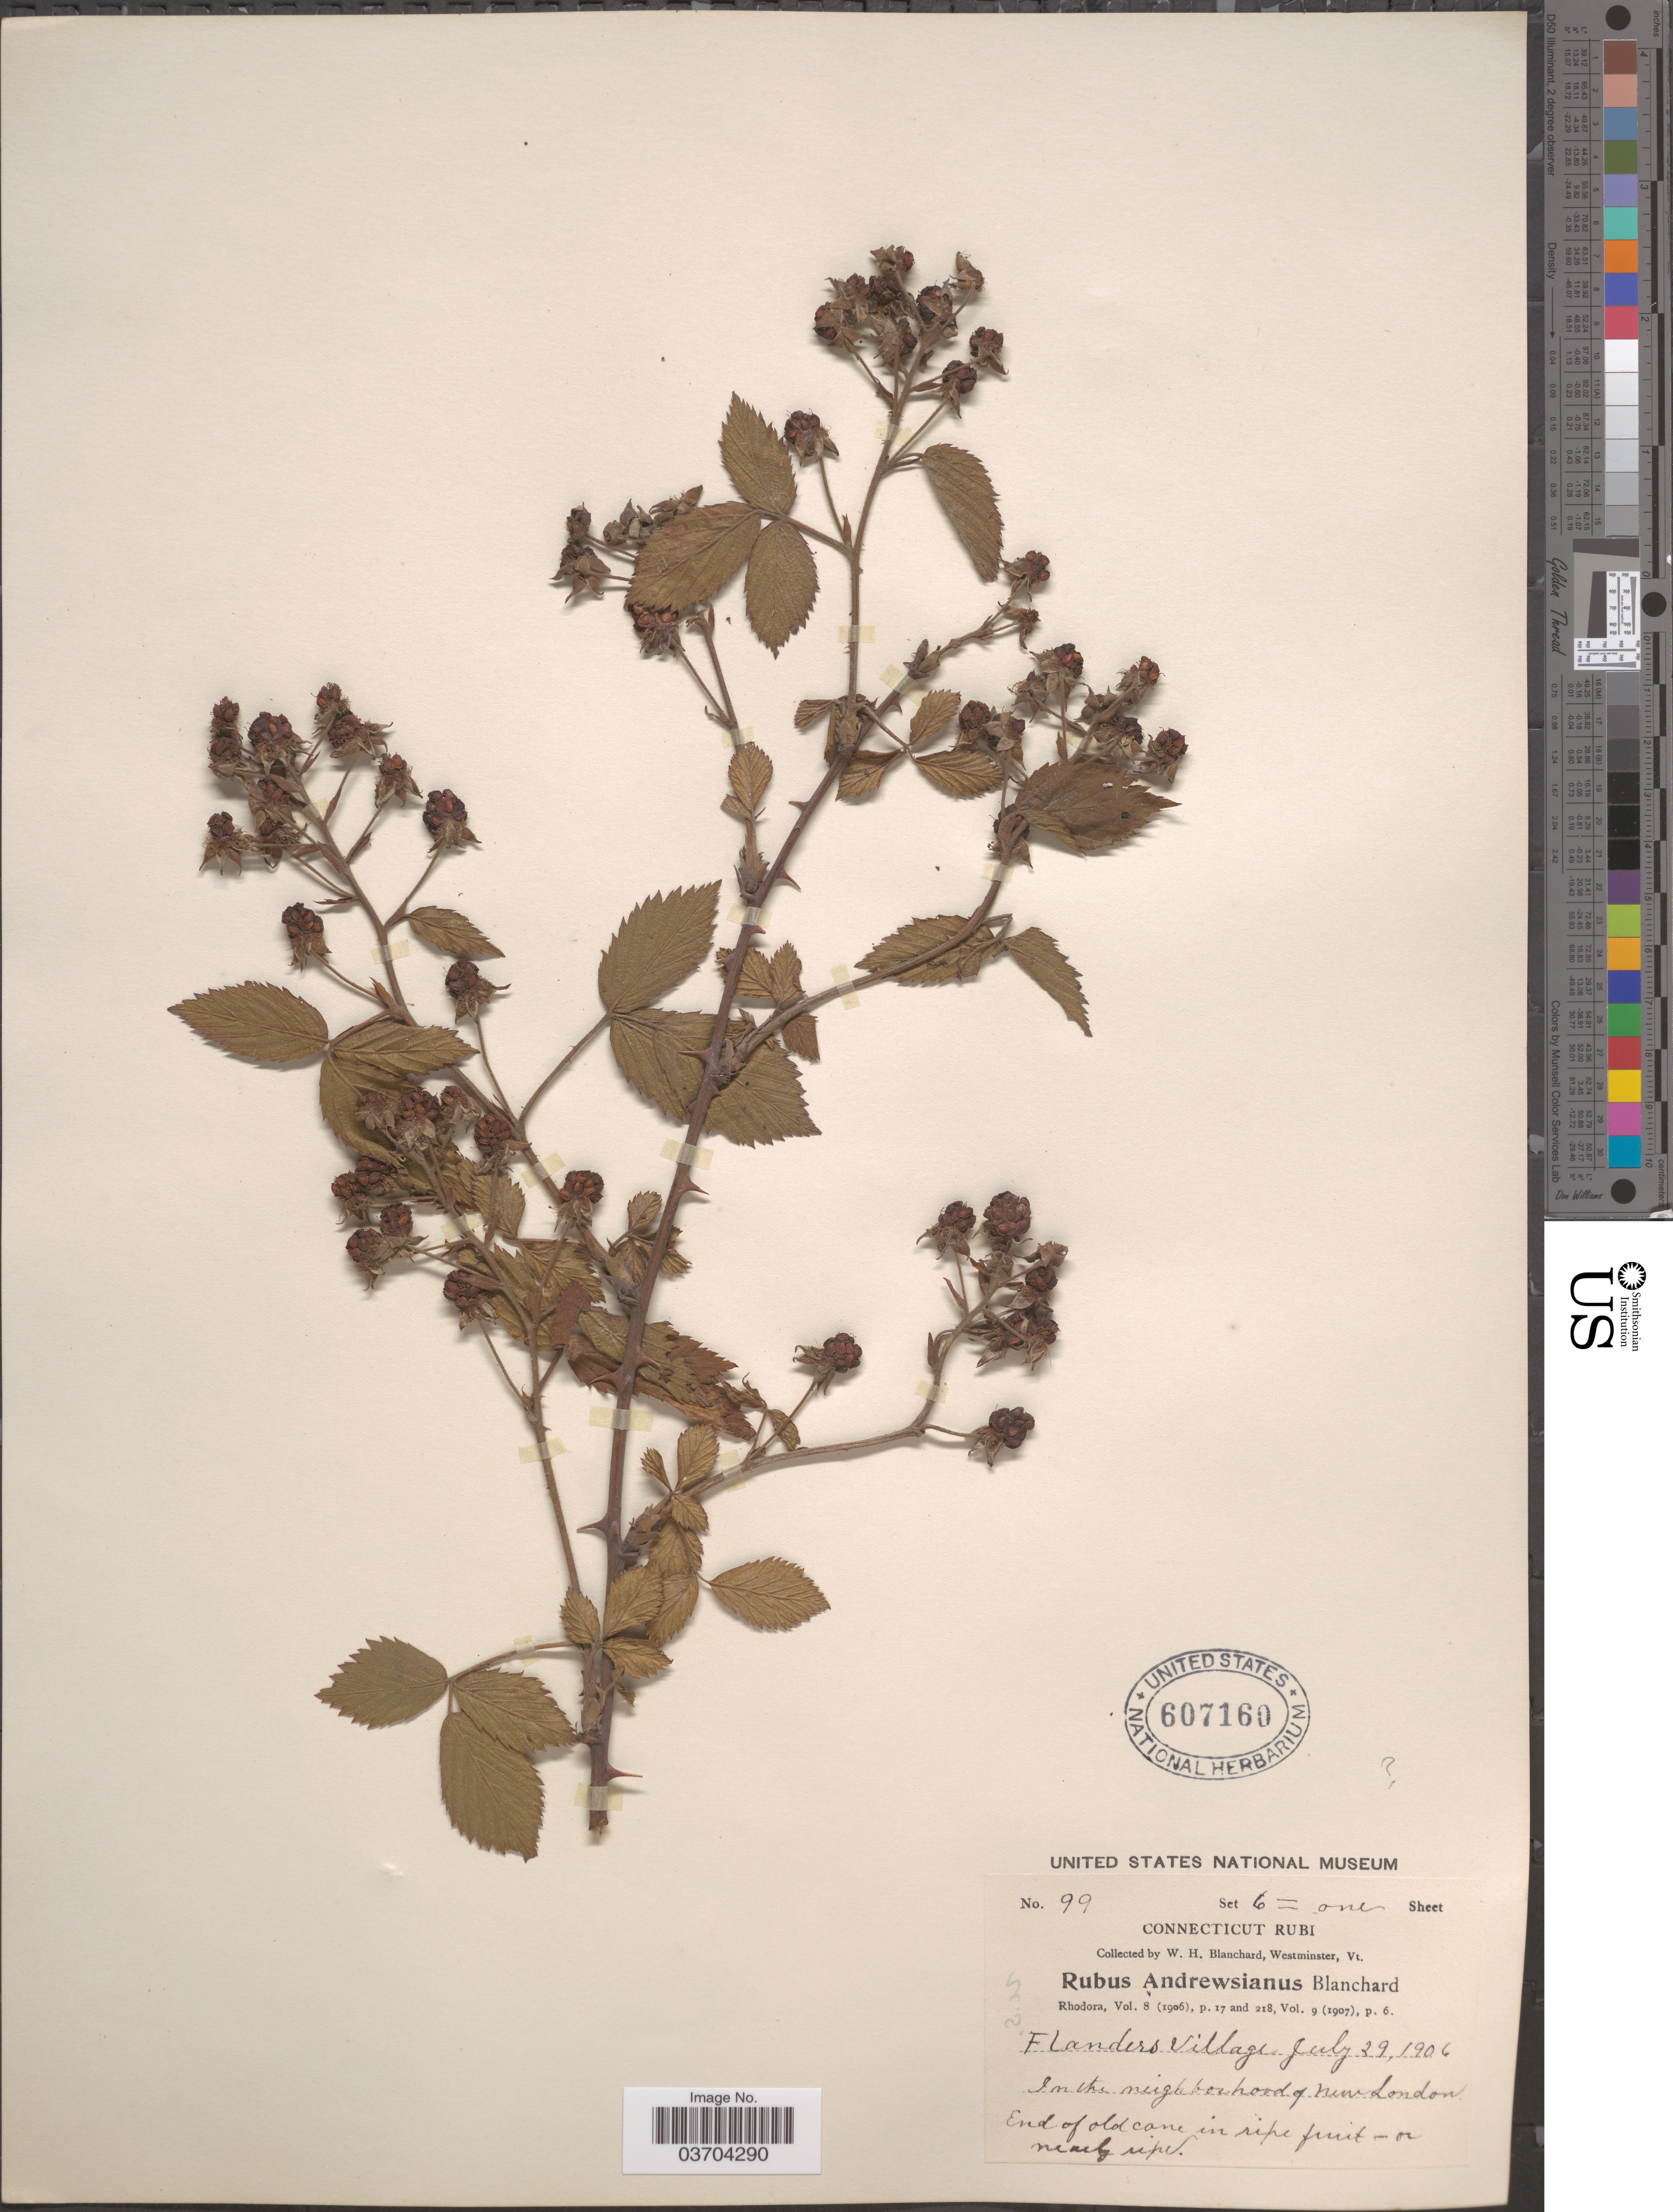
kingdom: Plantae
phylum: Tracheophyta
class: Magnoliopsida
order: Rosales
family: Rosaceae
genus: Rubus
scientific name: Rubus argutus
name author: Link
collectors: W. H. Blanchard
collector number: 99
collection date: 1906-07-29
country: United States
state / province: Connecticut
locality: Flanders Village. In the neighborhood of New London.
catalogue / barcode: US 607160